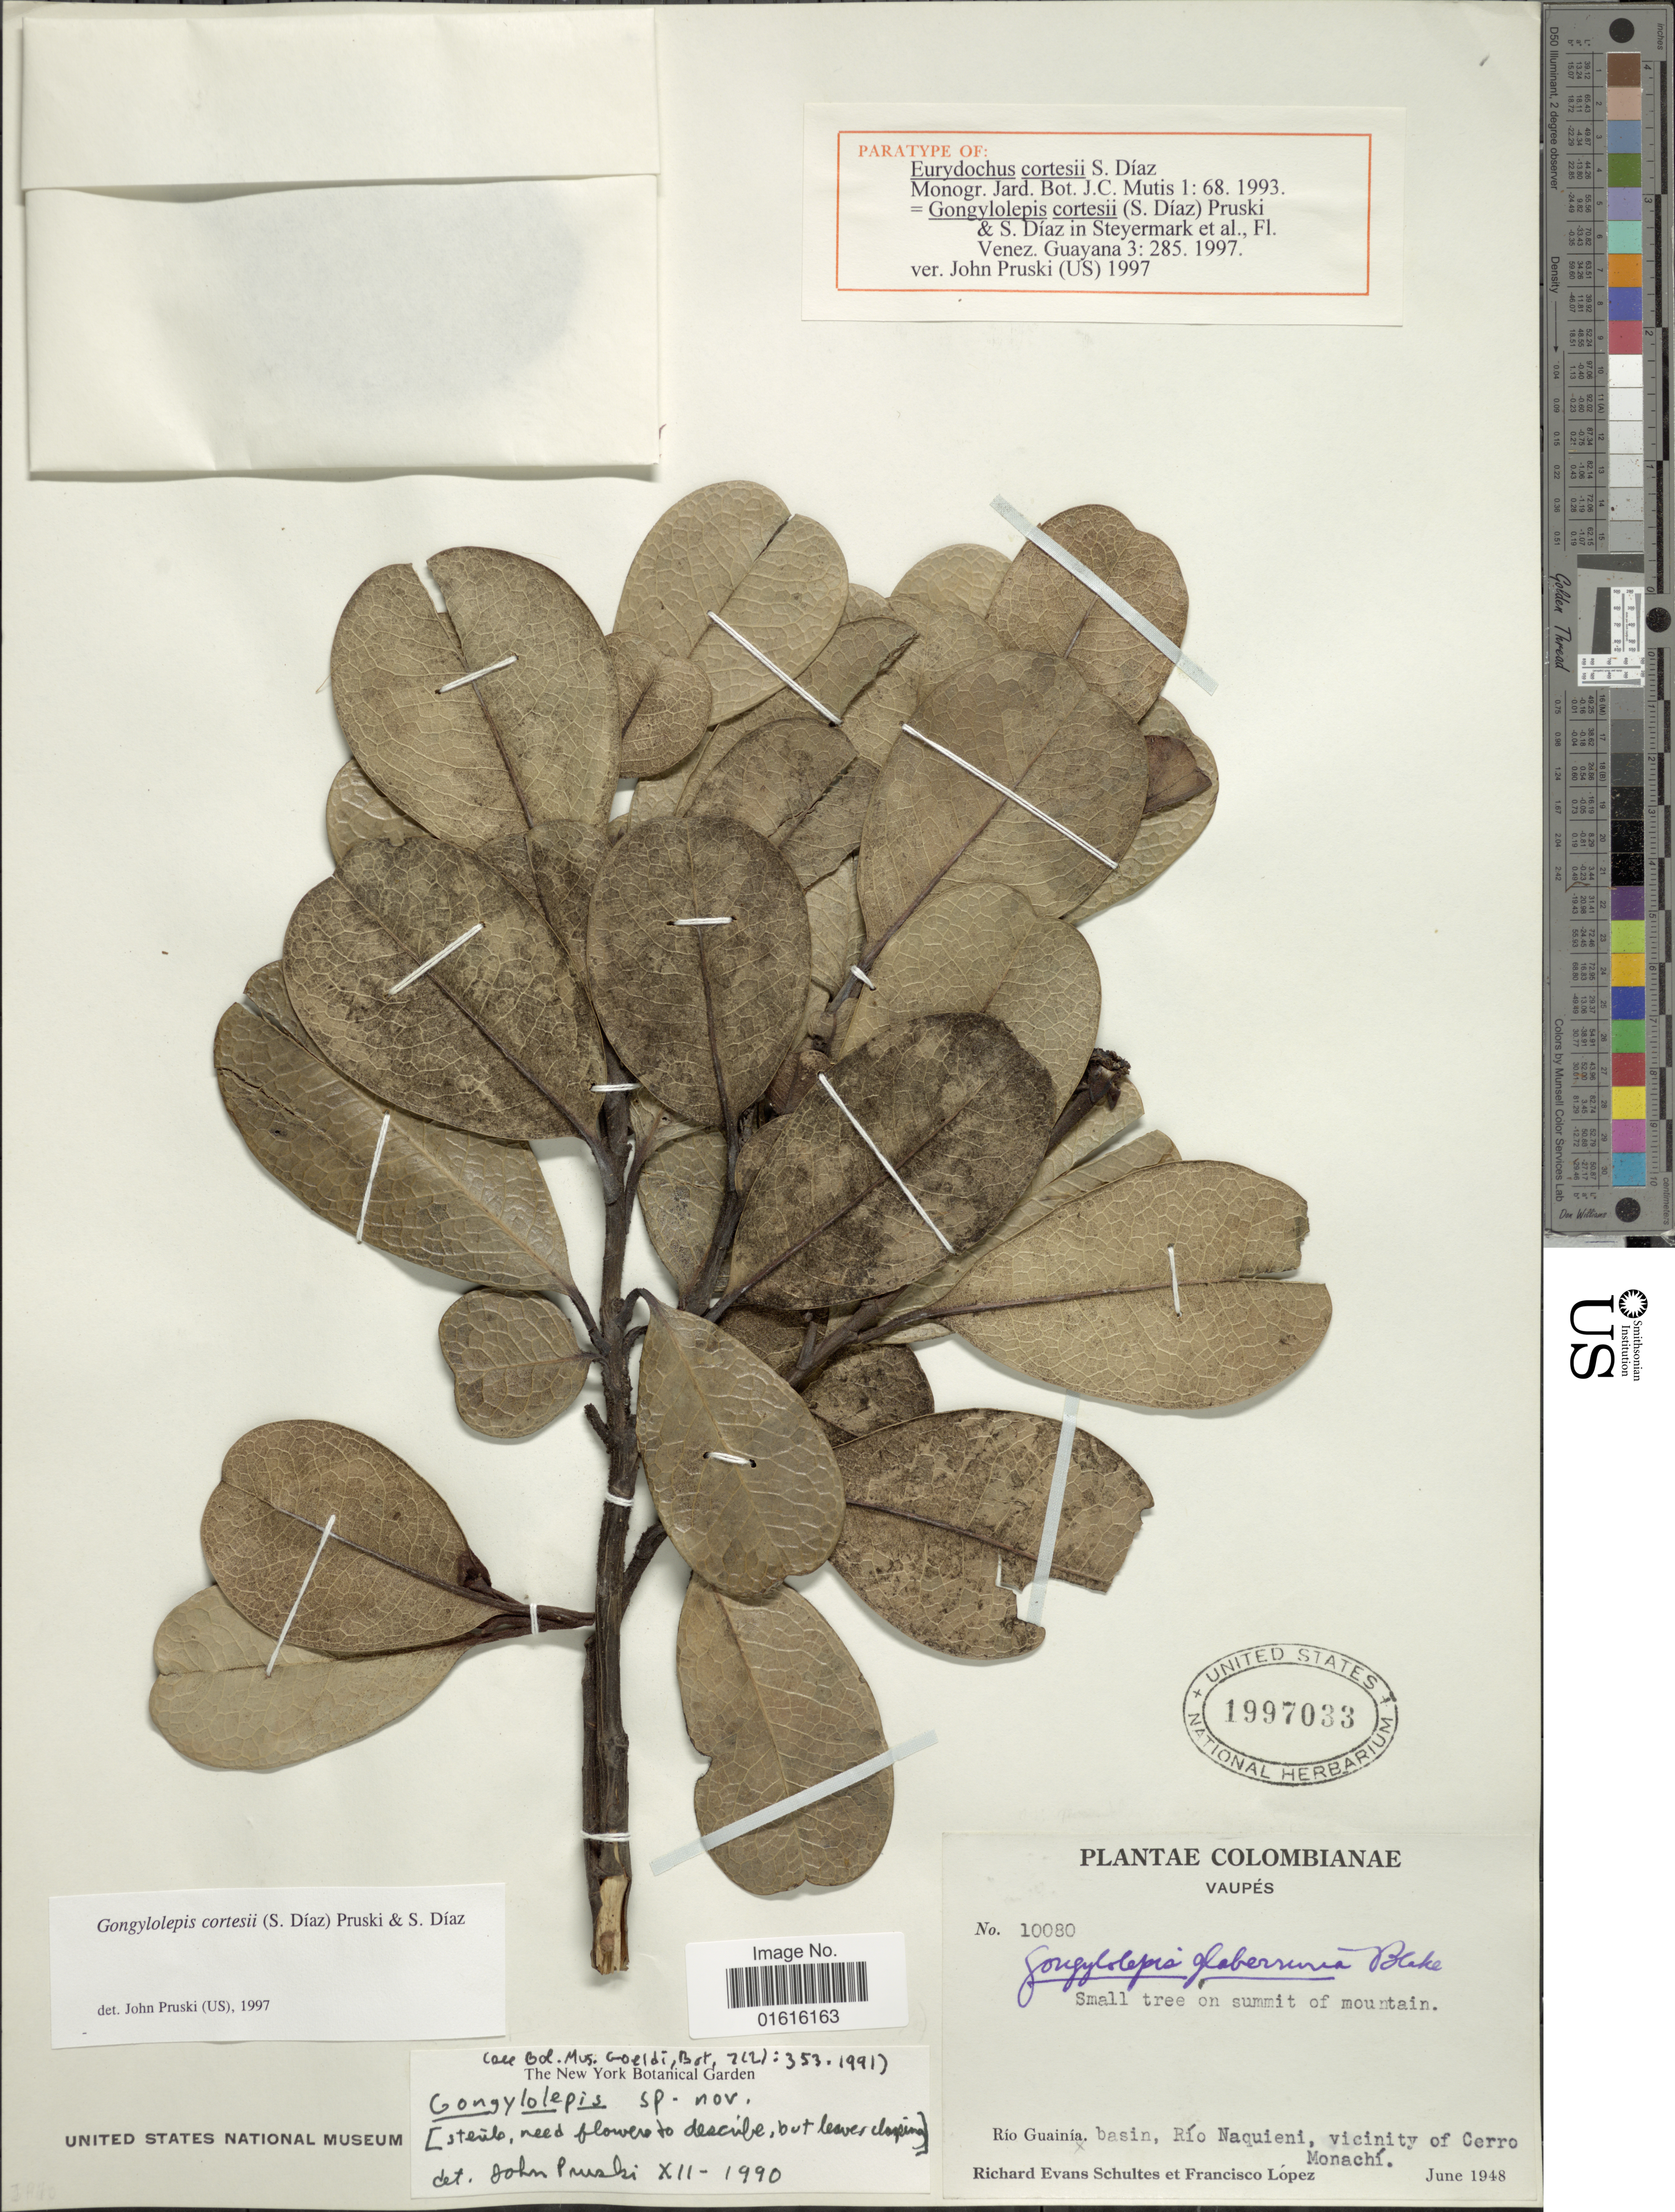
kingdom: Plantae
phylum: Tracheophyta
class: Magnoliopsida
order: Asterales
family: Asteraceae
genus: Gongylolepis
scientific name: Gongylolepis cortesii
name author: (S. Díaz) Pruski & S. Díaz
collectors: R. E. Schultes & F. Lopéz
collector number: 10080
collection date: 1948-06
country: Colombia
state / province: Vaupés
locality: Rio Guainia, basin, Rio Naquieni, vicinity of Cerro Monachi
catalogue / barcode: US 1997033